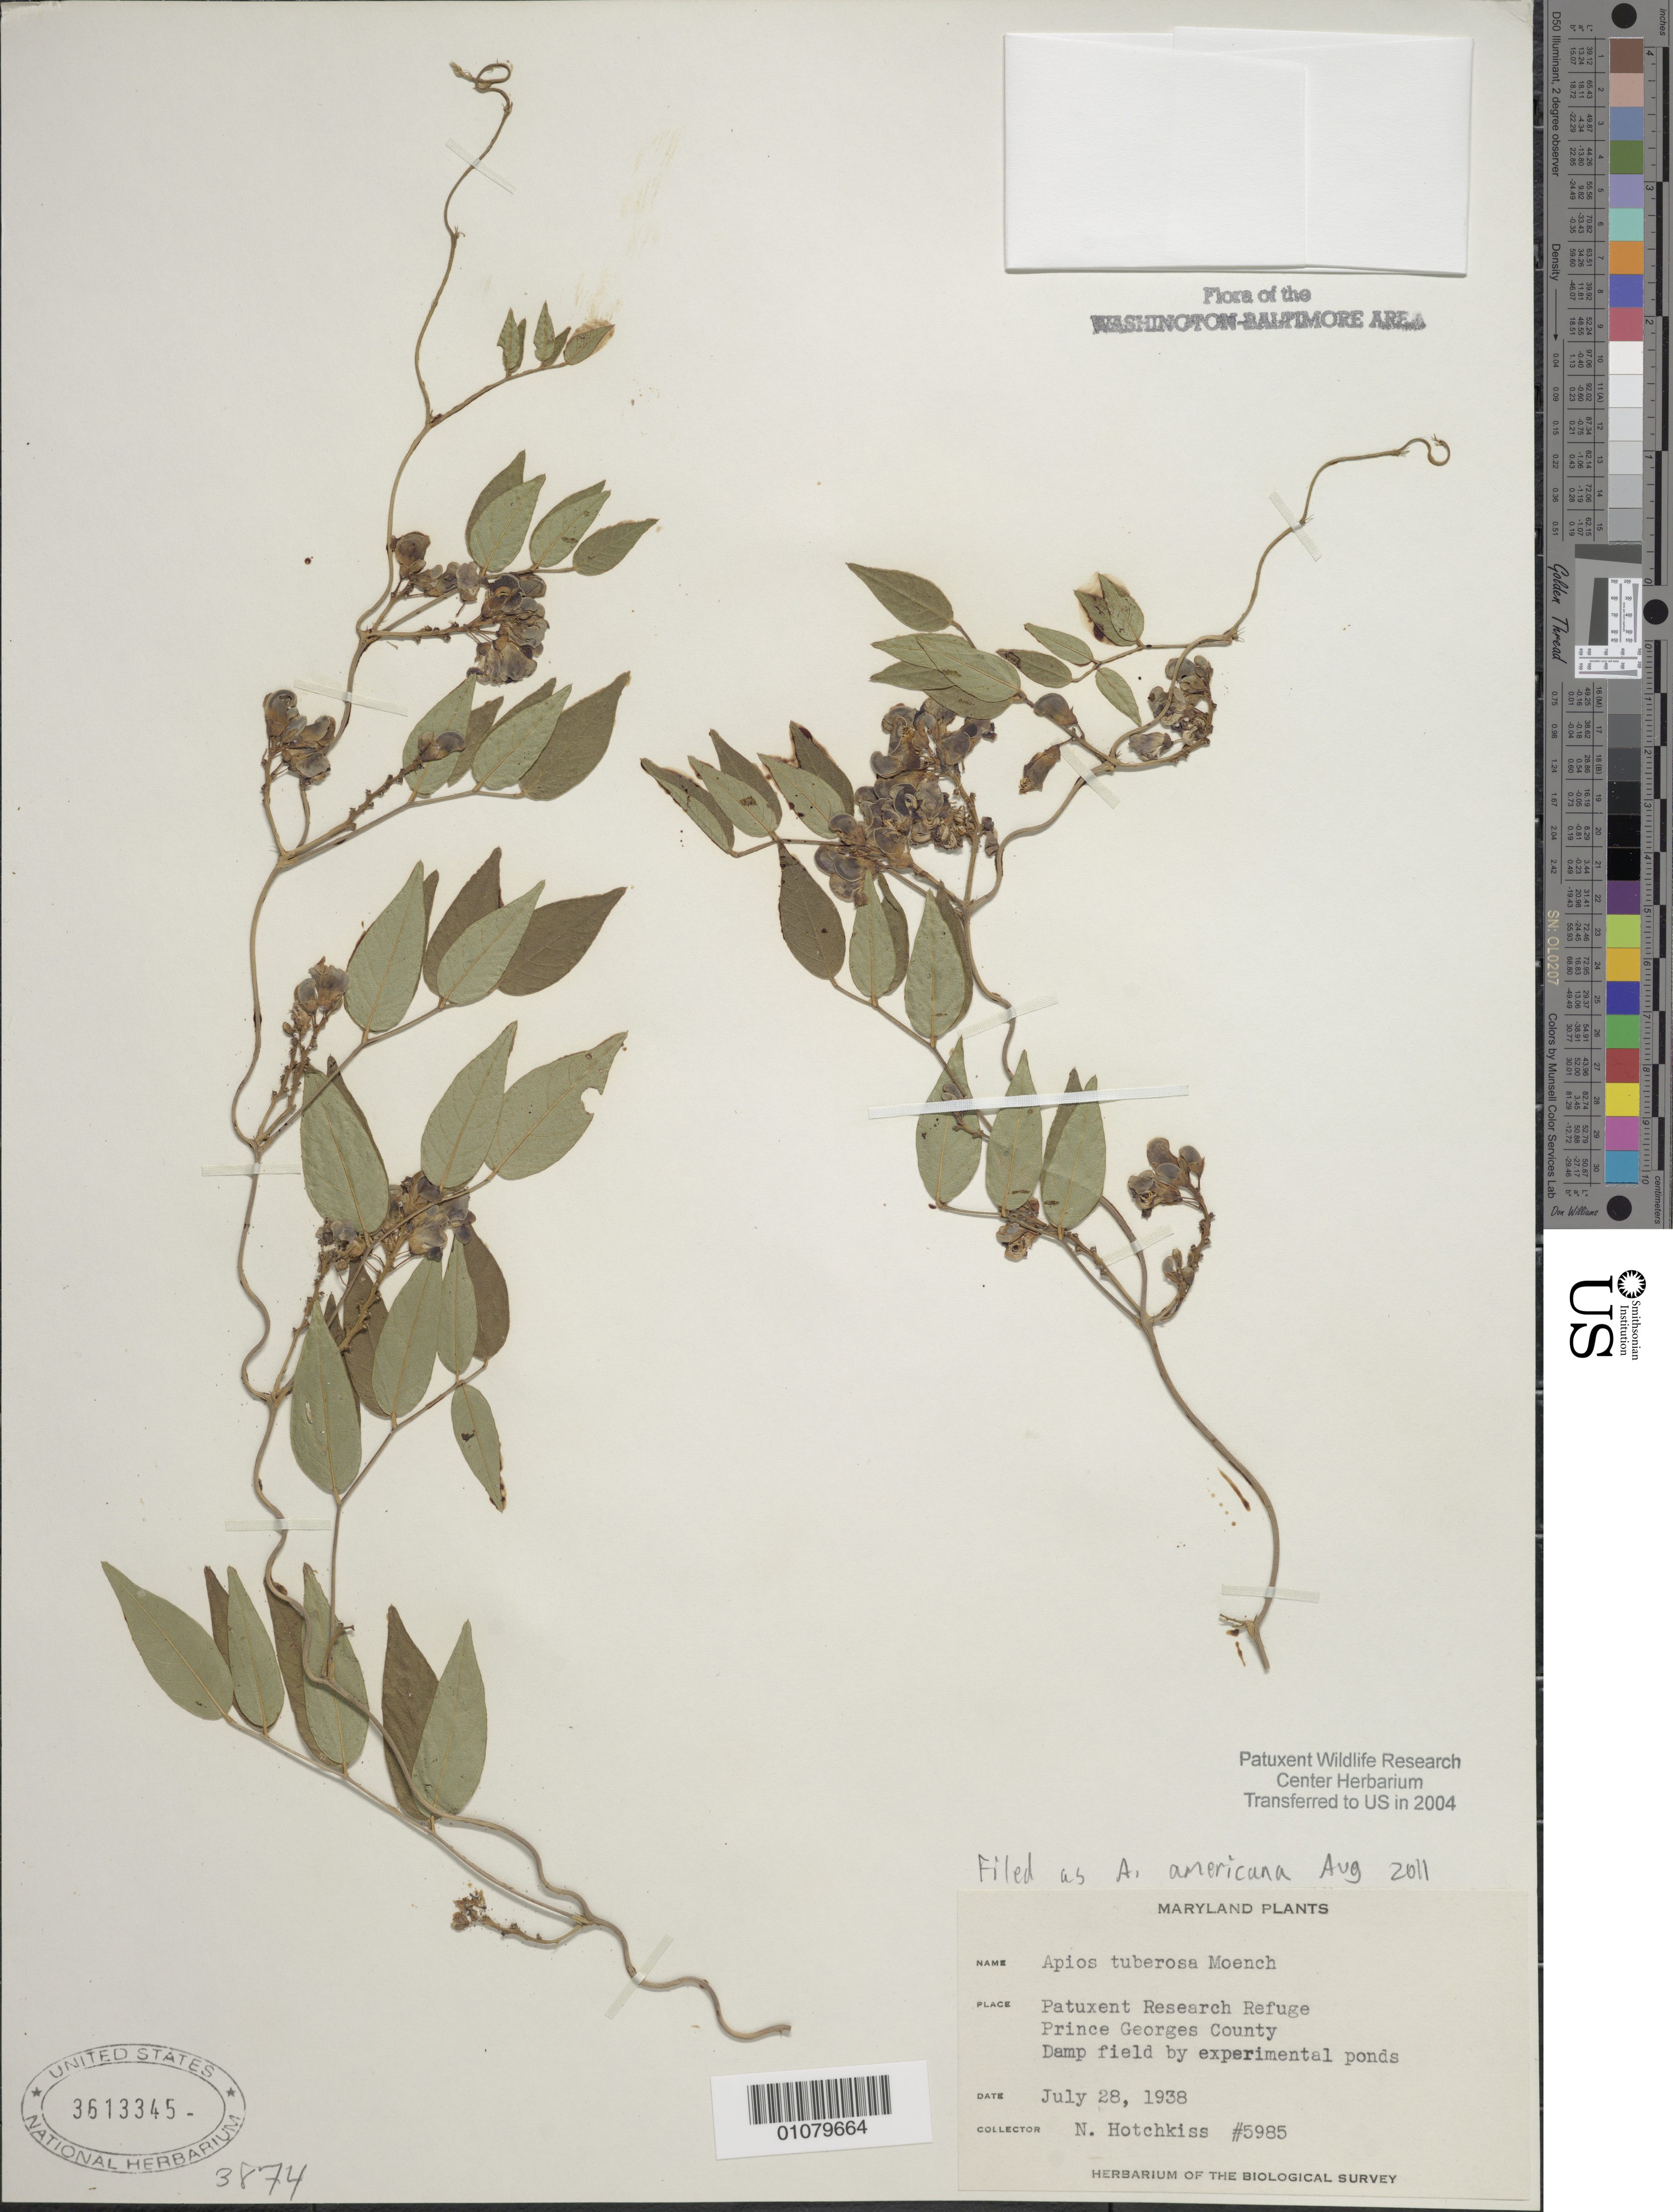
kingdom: Plantae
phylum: Tracheophyta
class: Magnoliopsida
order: Fabales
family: Fabaceae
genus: Apios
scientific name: Apios americana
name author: Medik.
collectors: N. Hotchkiss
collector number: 5985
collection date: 1938-07-28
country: United States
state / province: Maryland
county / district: Prince George's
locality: Patuxent Wildlife Refuge.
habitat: Damp field by experimental ponds.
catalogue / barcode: US 3613345